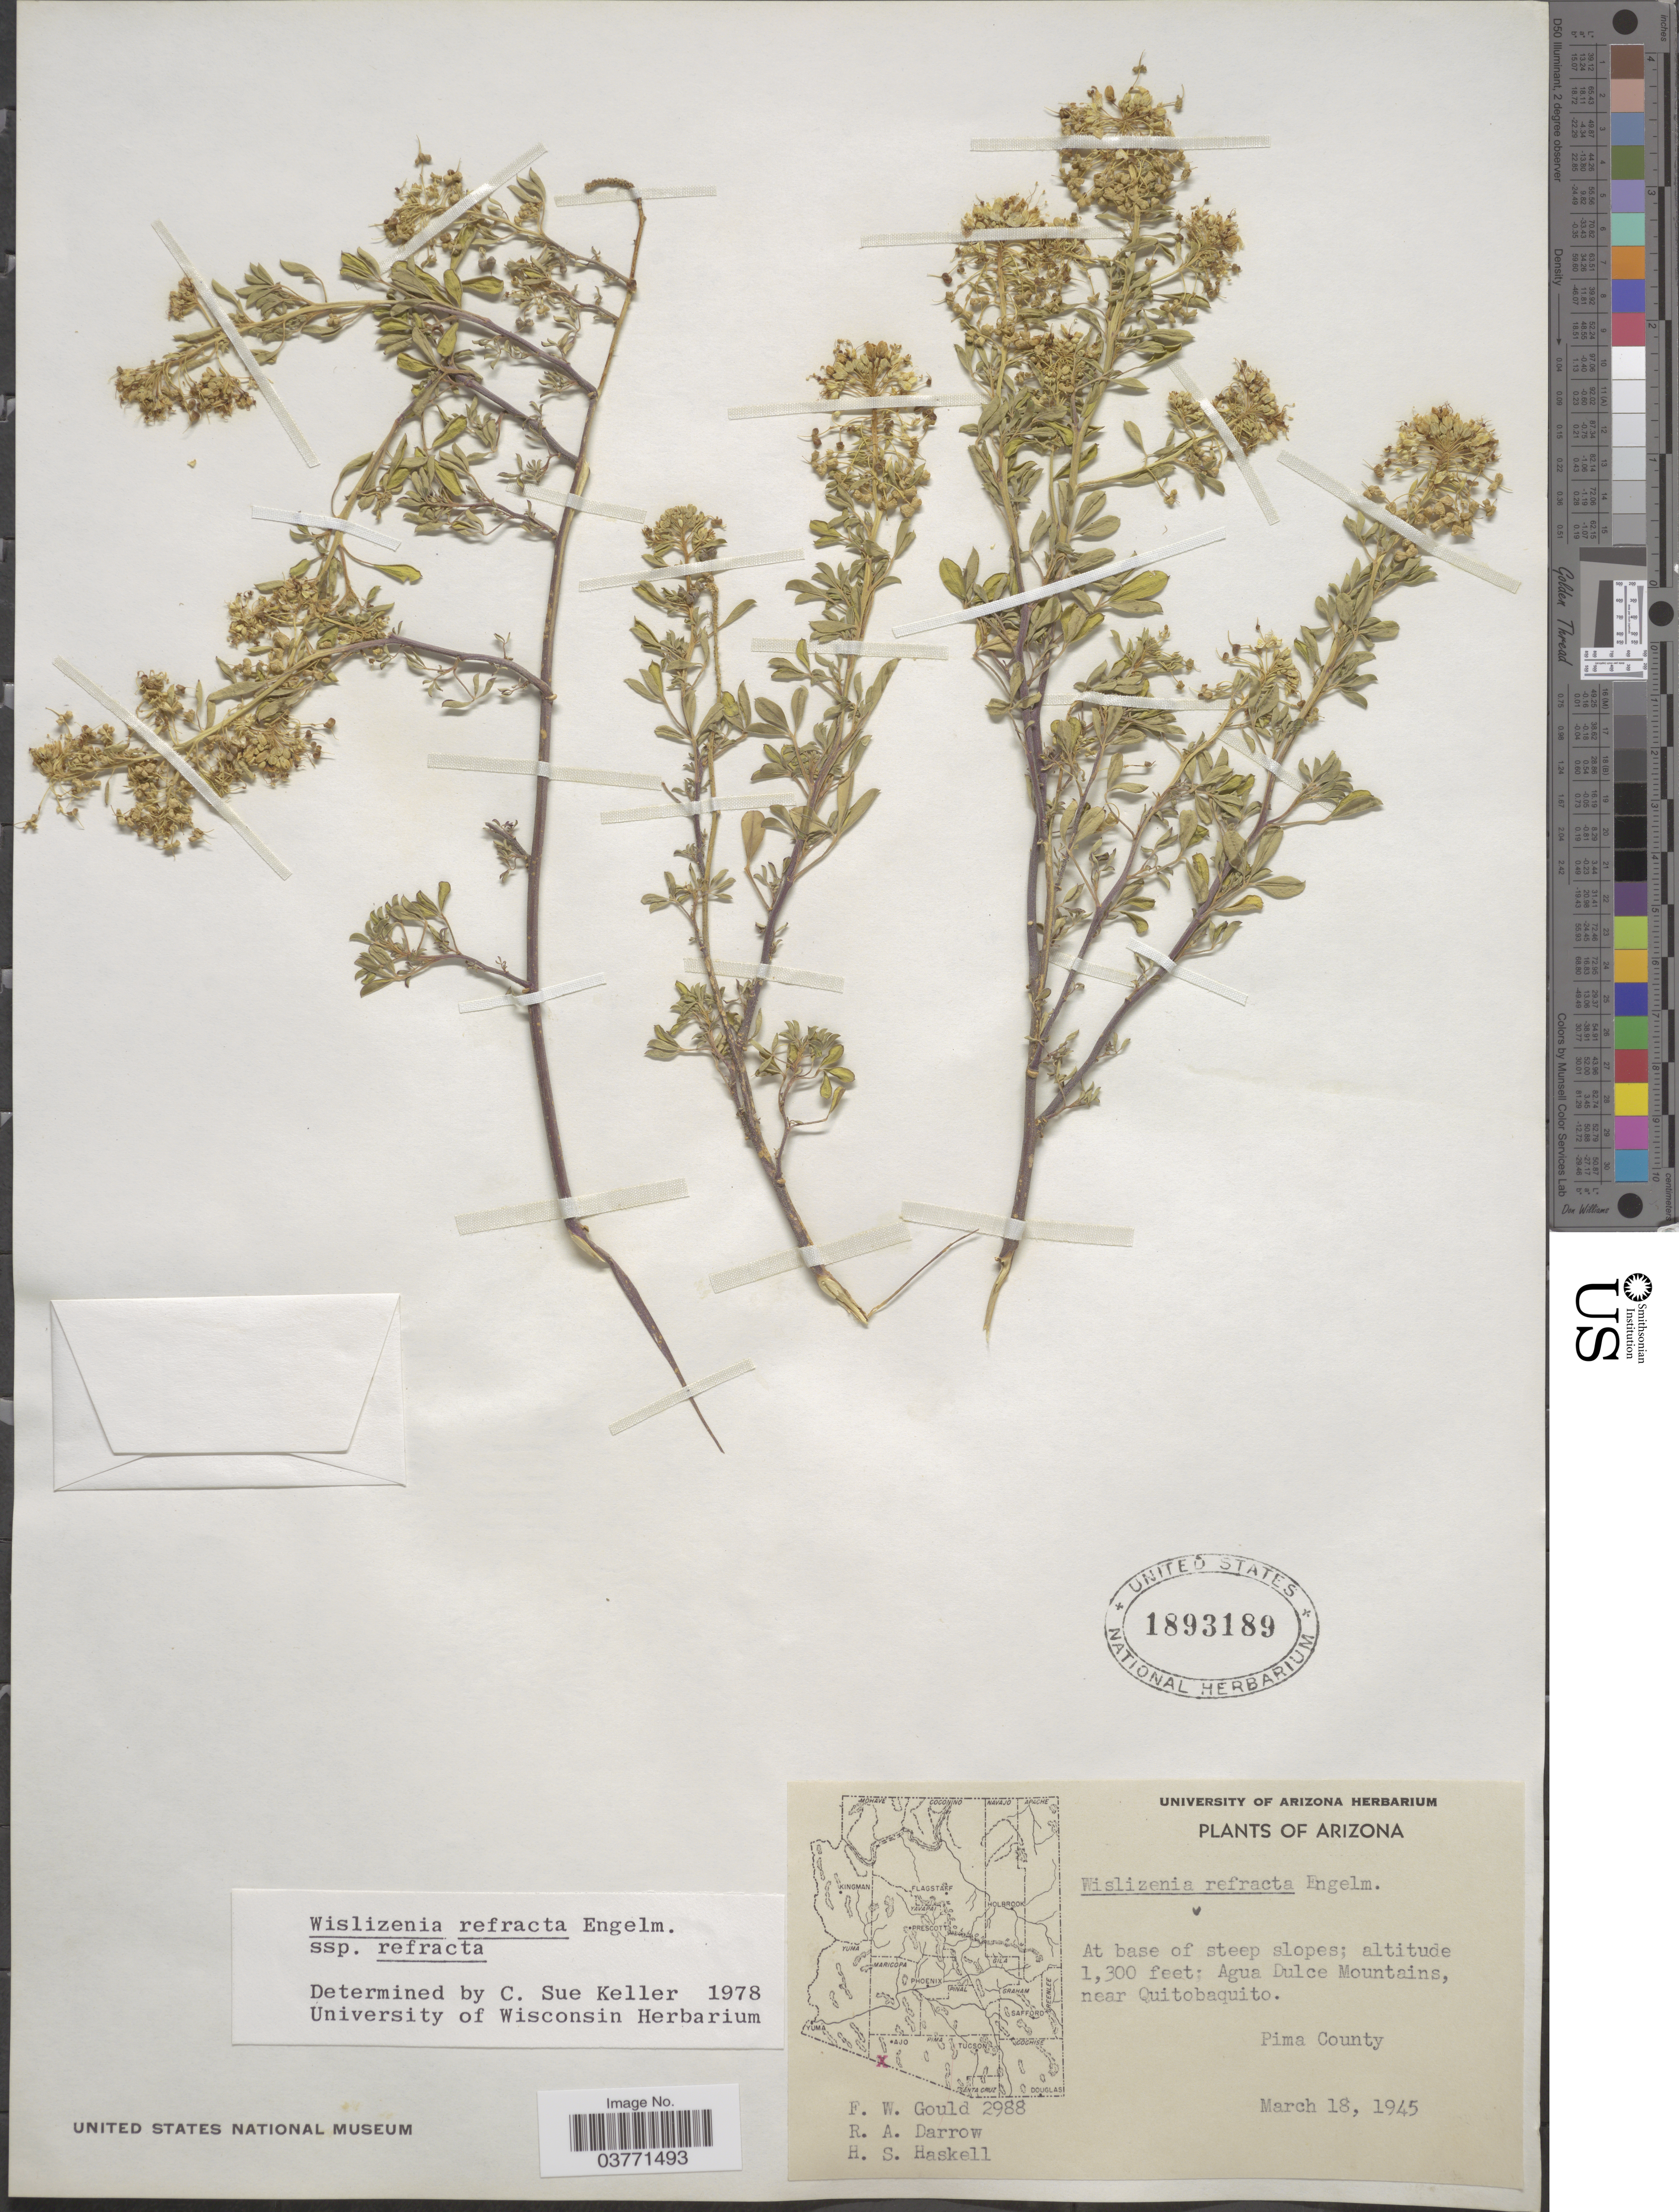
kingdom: Plantae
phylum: Tracheophyta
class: Magnoliopsida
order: Brassicales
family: Cleomaceae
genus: Cleomella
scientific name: Cleomella refracta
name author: (Engelm.) J.C. Hall & Roalson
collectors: F. W. Gould, R. A. Darrow & H. Haskell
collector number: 2988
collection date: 1945-03-18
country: United States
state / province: Arizona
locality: Agua Dulce Mountains near Quitobaquito. Pima County.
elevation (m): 396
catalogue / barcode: US 1893189